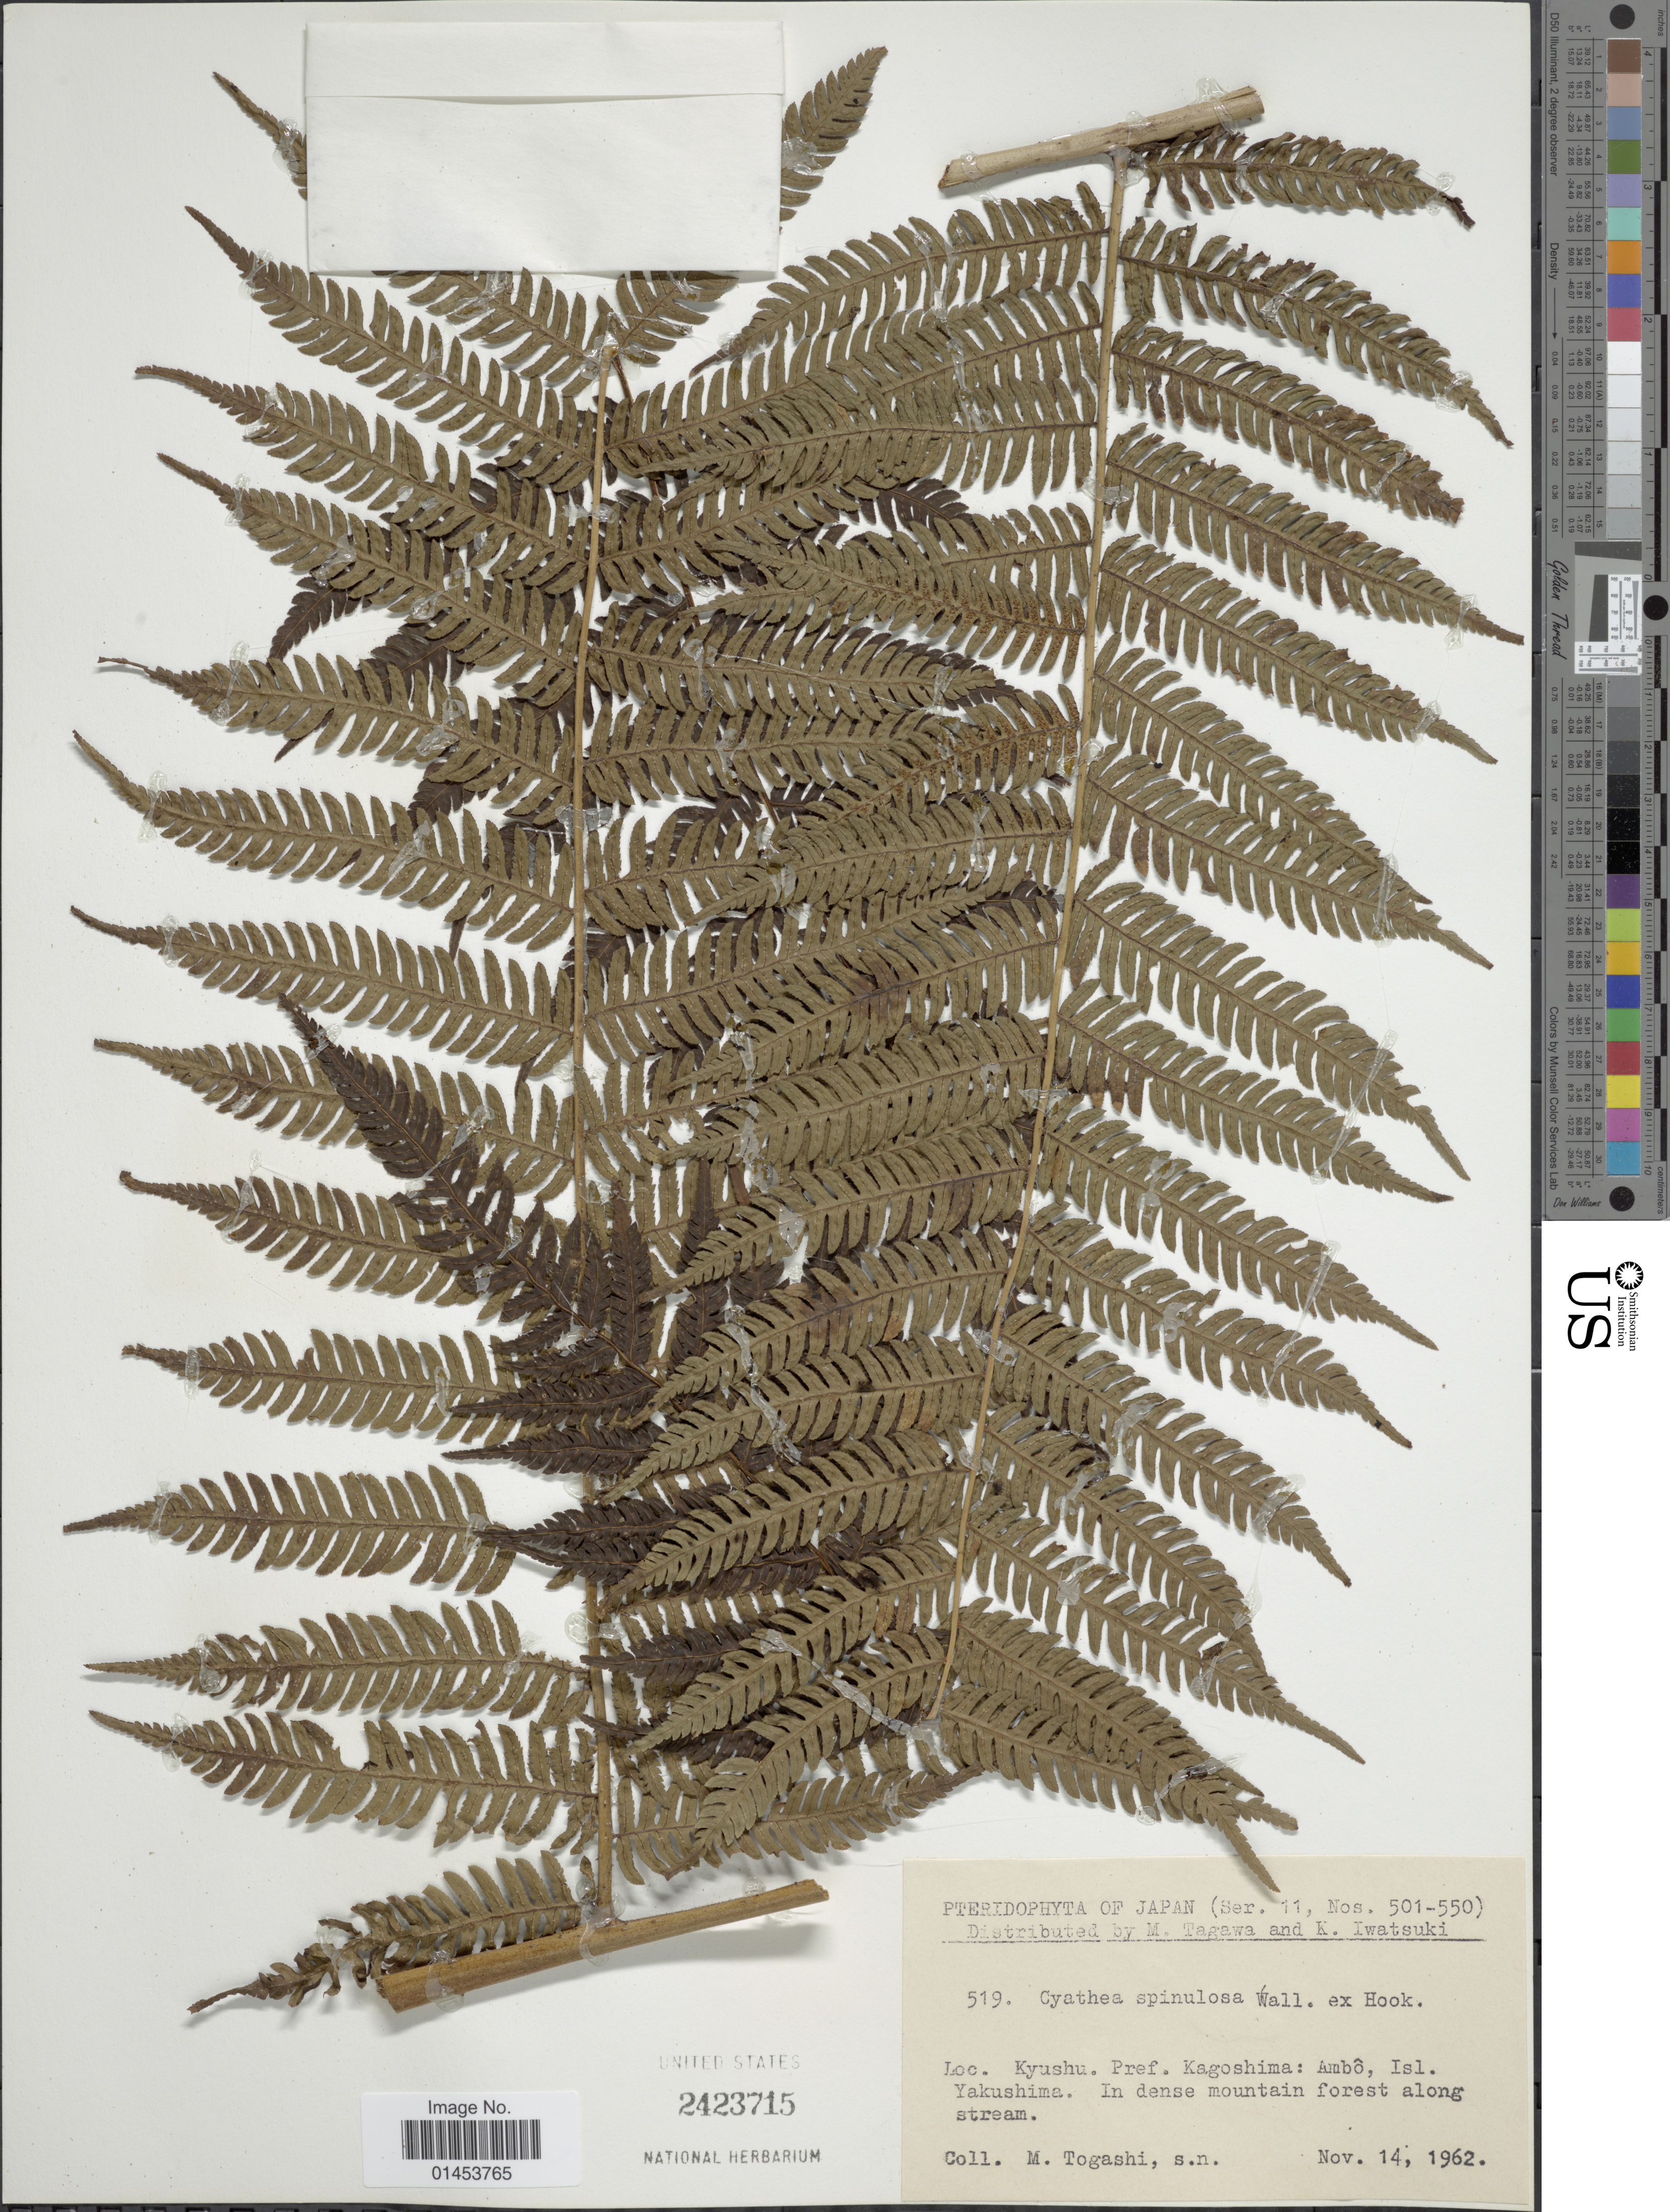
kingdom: Plantae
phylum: Tracheophyta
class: Polypodiopsida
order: Cyatheales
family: Cyatheaceae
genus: Cyathea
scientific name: Cyathea spinulosa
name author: Wall. ex Hook.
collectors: M. Togashi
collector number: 519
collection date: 1962-11-14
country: Japan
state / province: Kagosima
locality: Kyushu, pref. Kagoshima: Ambo, Isl. Yakushima, in dense mountain forest along stream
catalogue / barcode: US 2423715